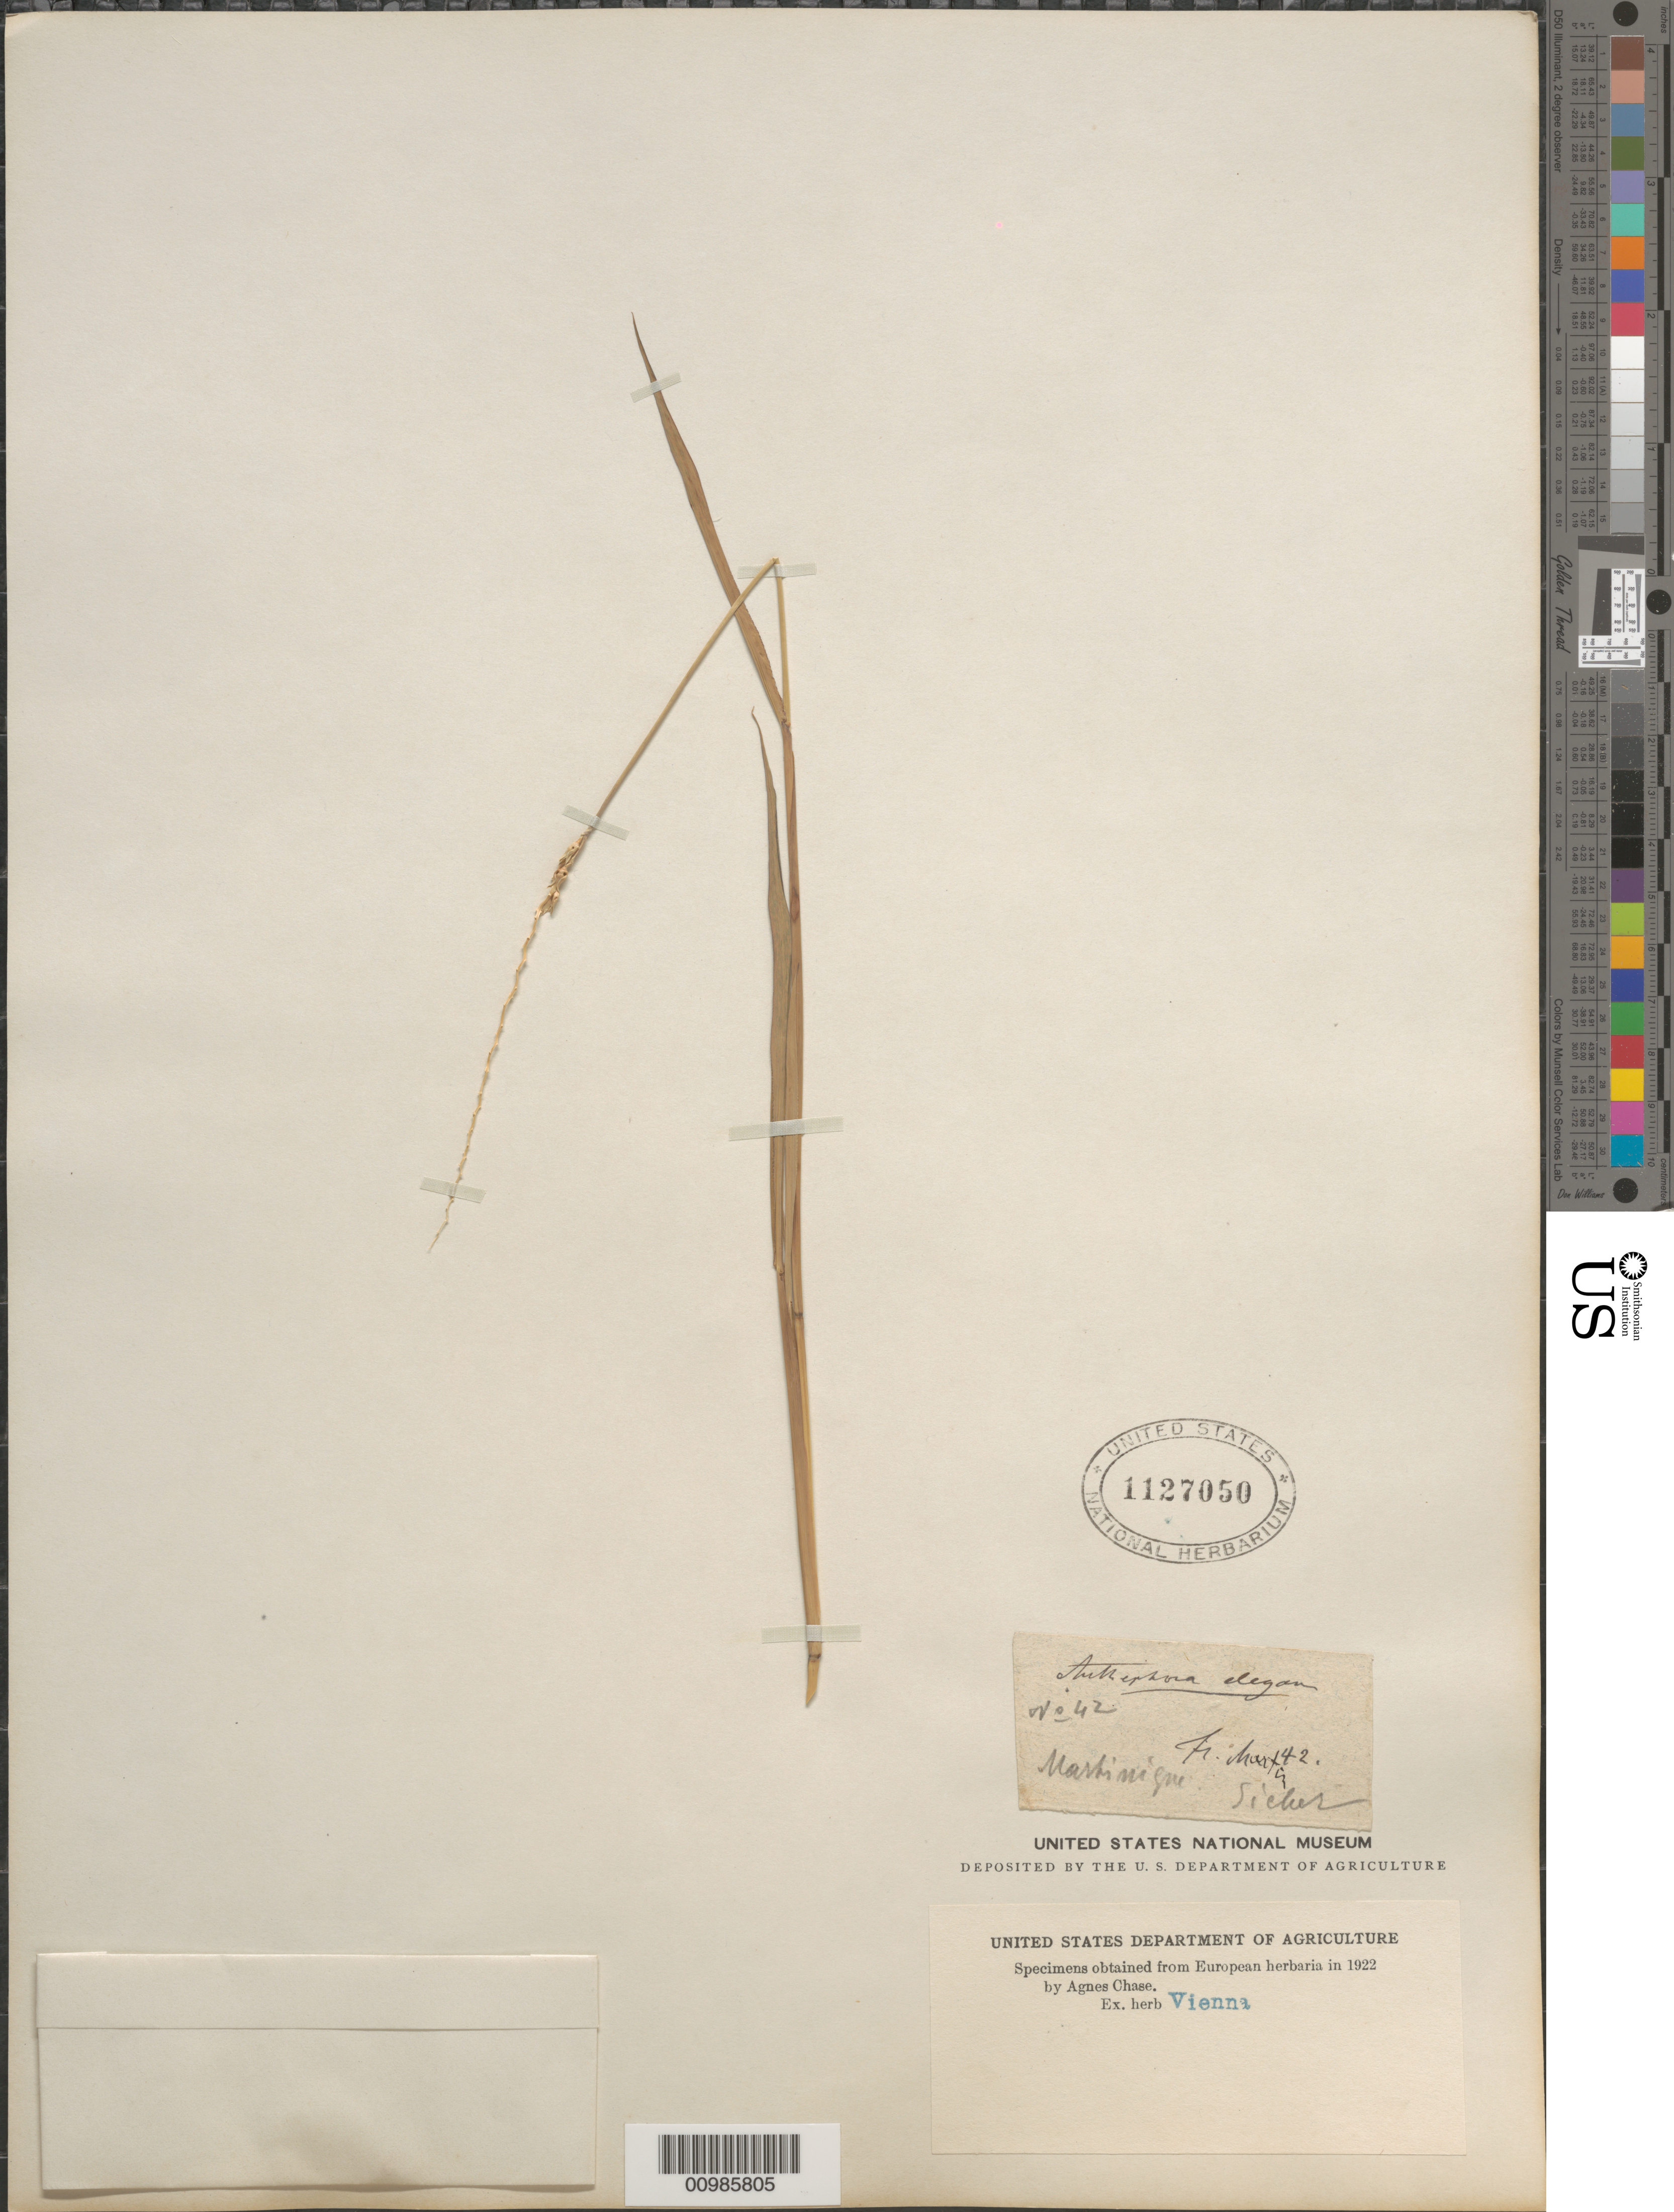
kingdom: Plantae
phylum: Tracheophyta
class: Liliopsida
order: Poales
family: Poaceae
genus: Anthephora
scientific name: Anthephora hermaphrodita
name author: (L.) Kuntze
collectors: F. W. Sieber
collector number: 42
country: Martinique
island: Martinique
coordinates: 0 N, 0 E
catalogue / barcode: US 1127050